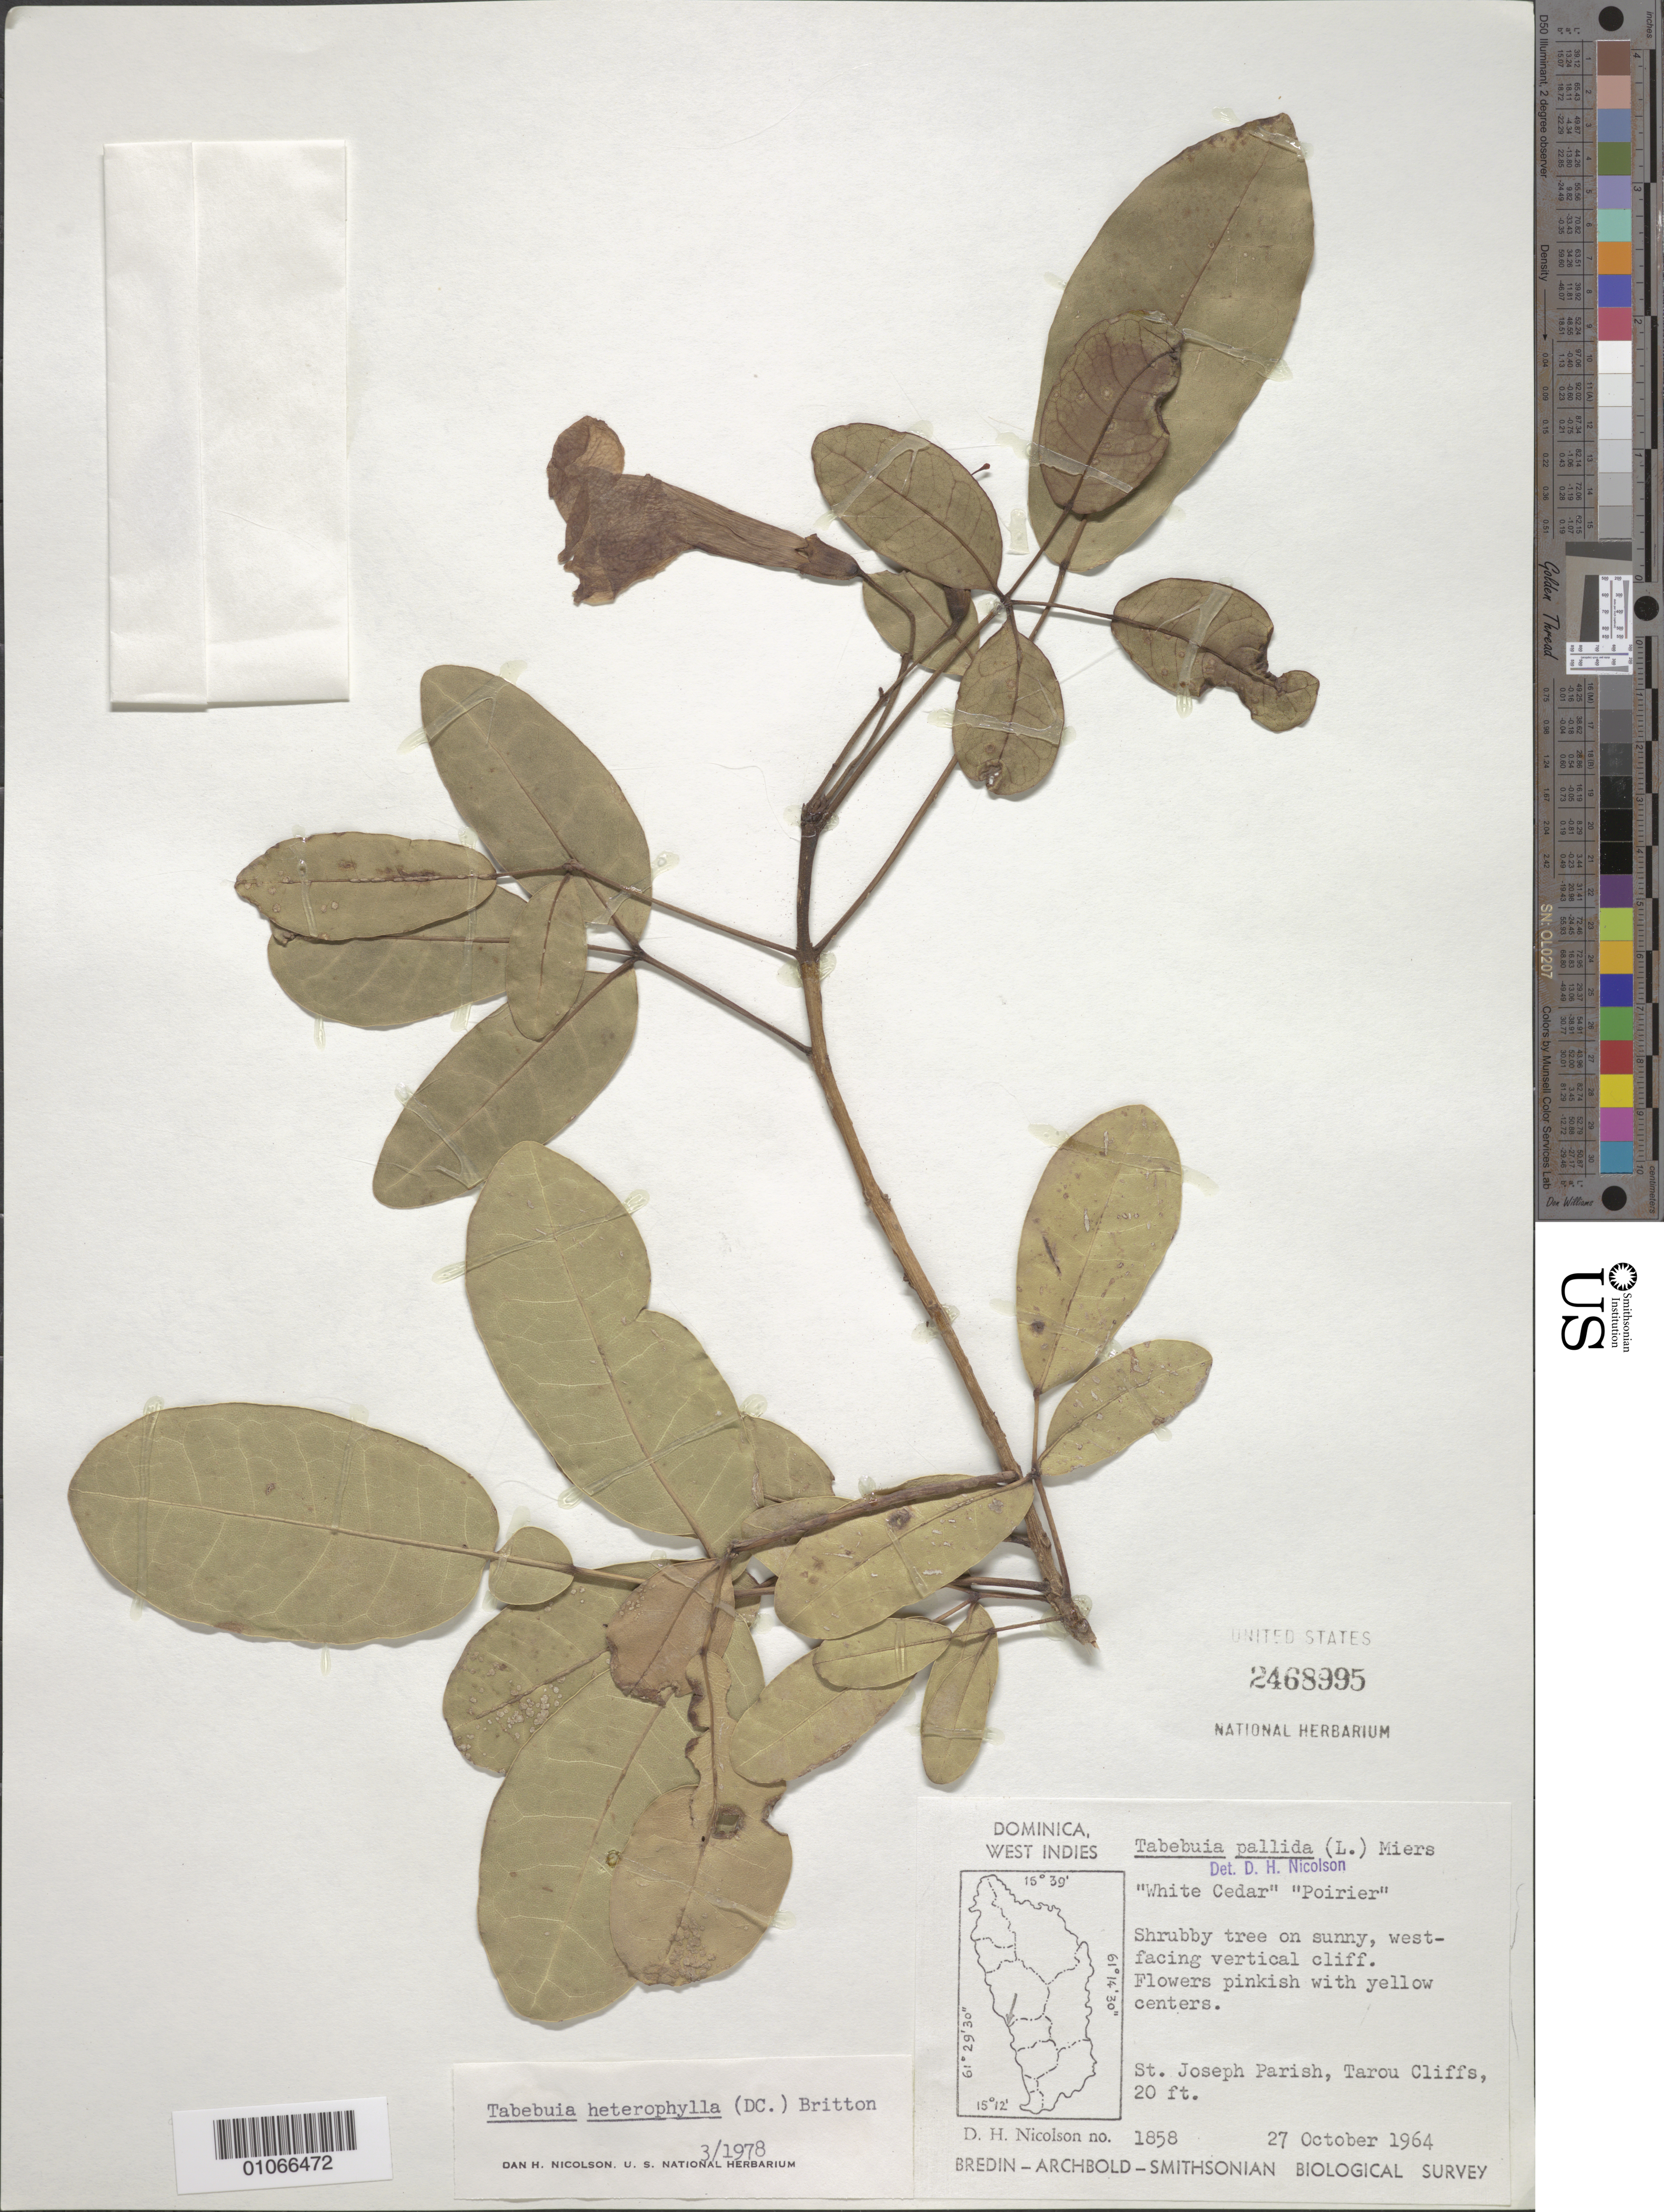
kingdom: Plantae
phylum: Tracheophyta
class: Magnoliopsida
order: Lamiales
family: Bignoniaceae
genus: Tabebuia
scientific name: Tabebuia heterophylla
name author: (DC.) Britton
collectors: D. H. Nicolson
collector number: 1858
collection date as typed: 27 Oct 1964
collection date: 1964-10-27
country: Dominica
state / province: St. Joseph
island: Dominica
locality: Tarou Cliffs, on sunny west-facing vertical cliff.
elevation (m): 6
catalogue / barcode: US 2468995